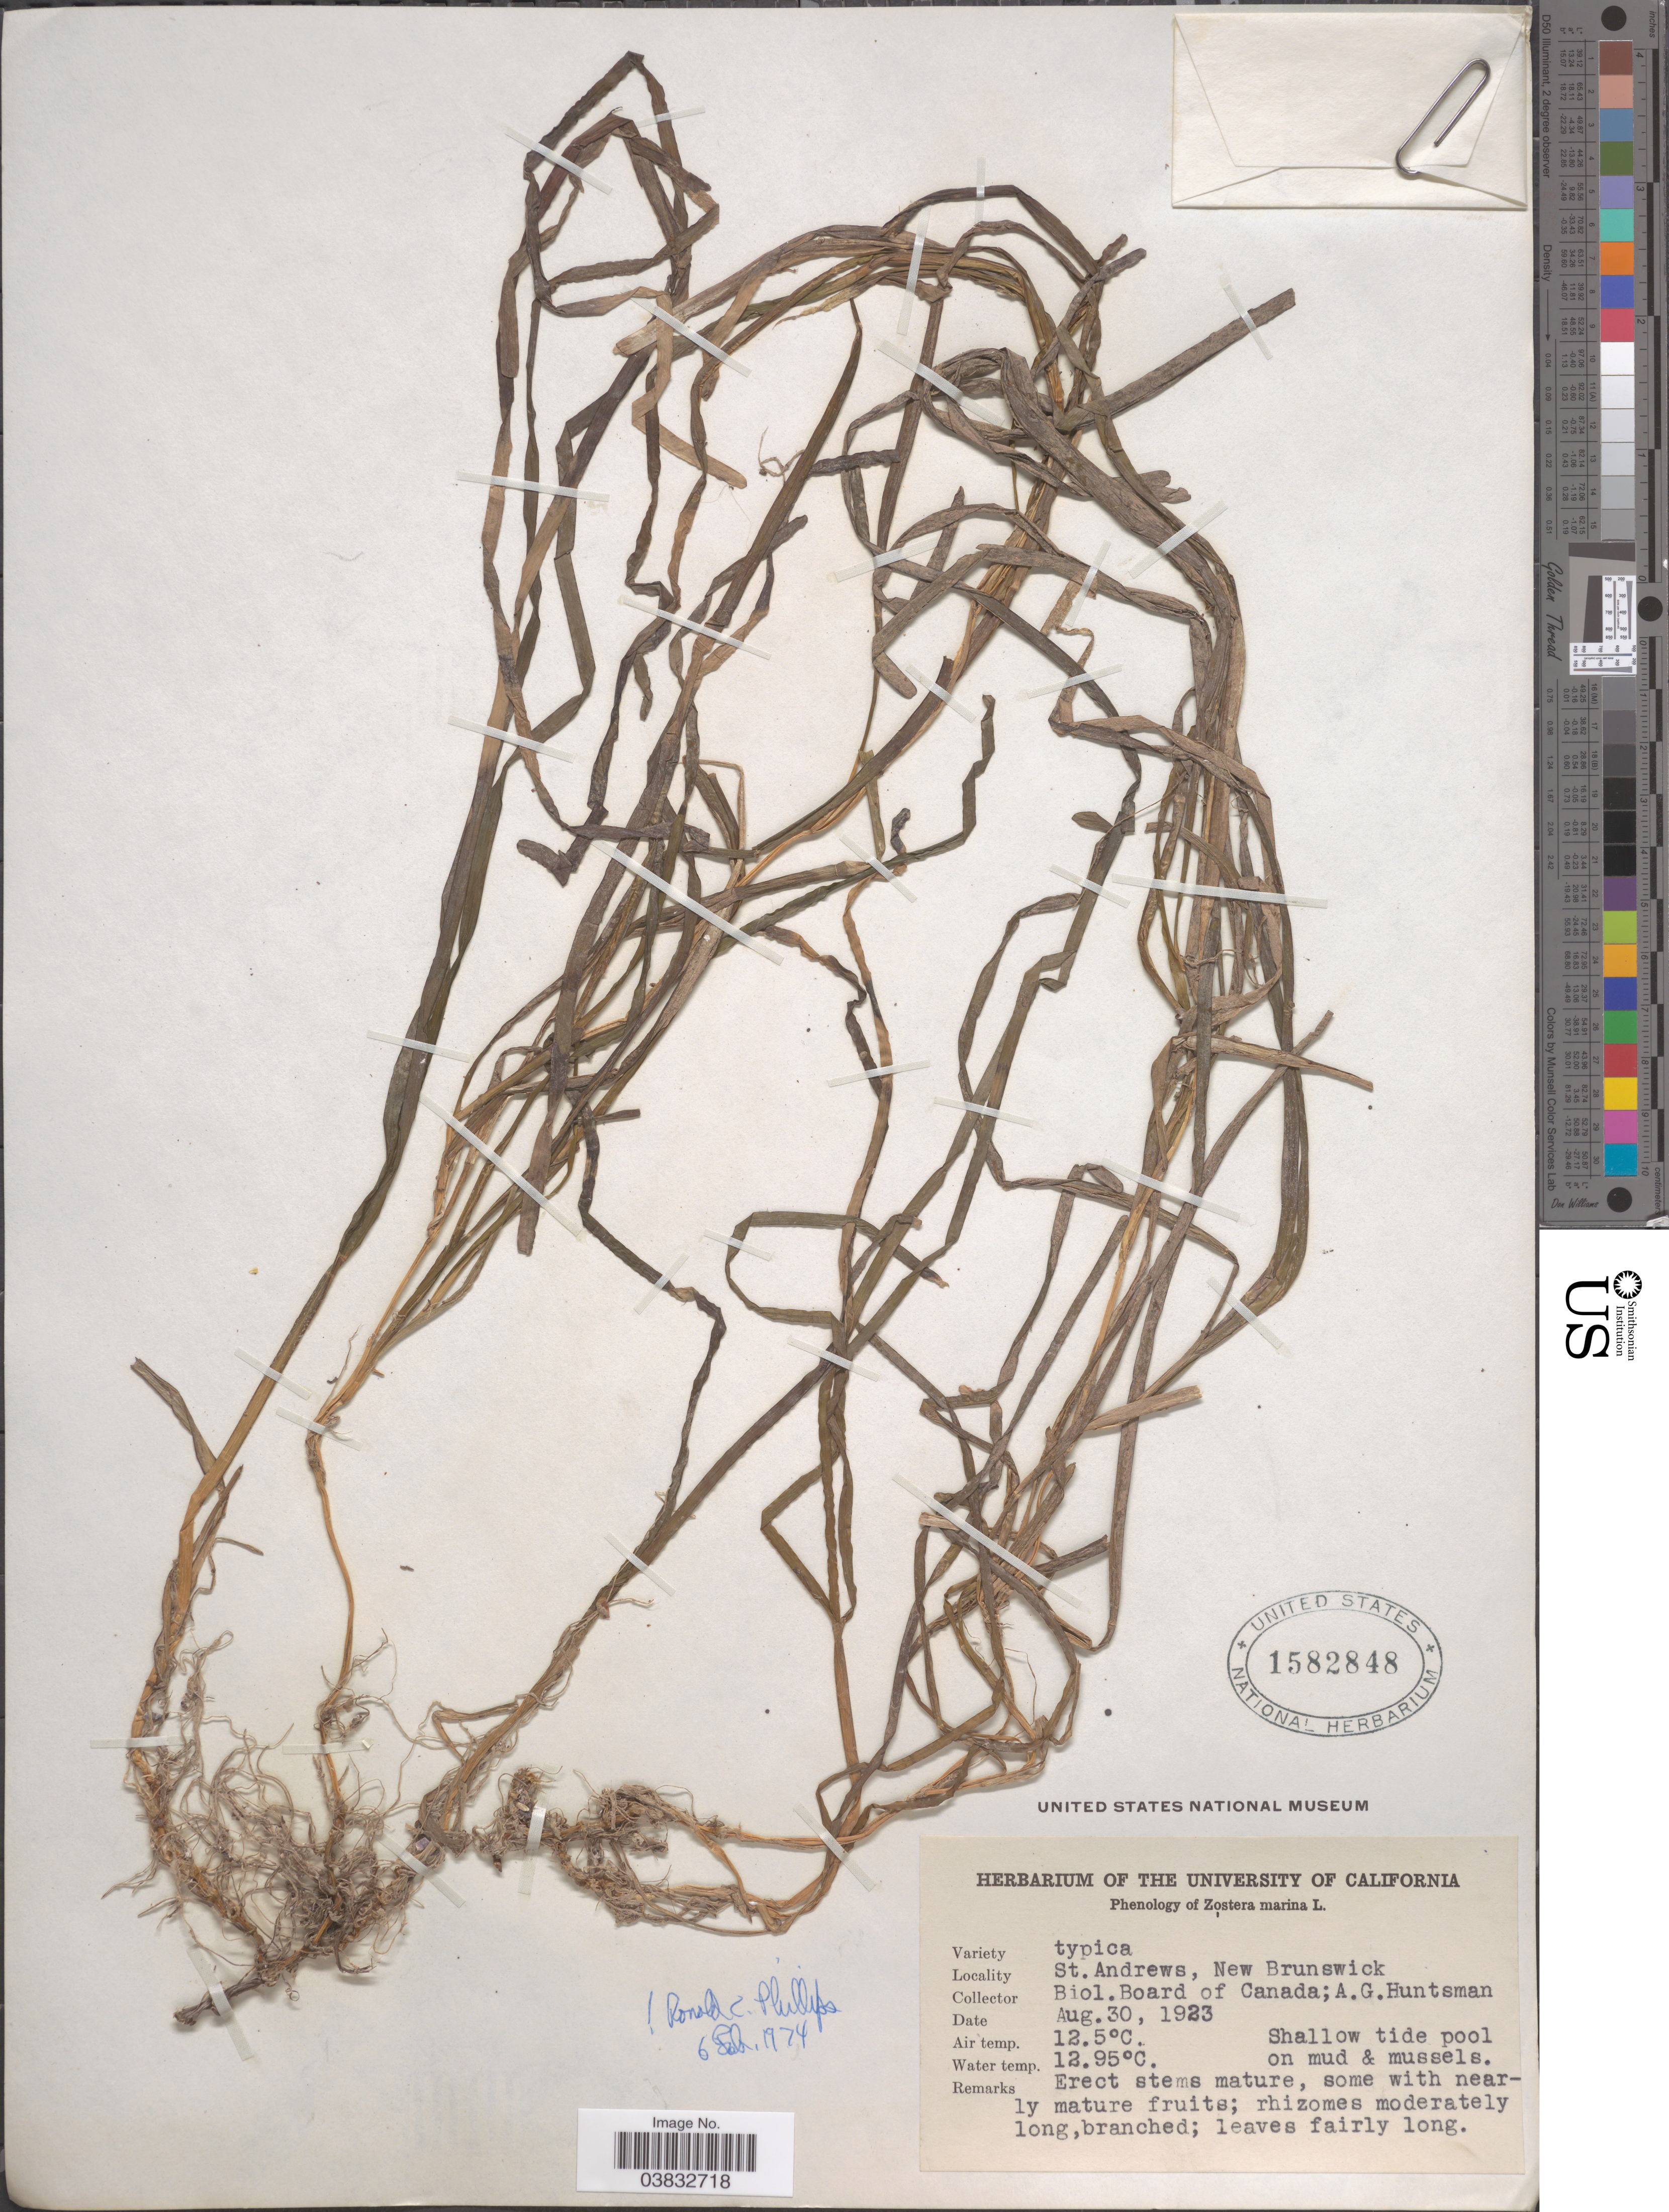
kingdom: Plantae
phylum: Tracheophyta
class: Liliopsida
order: Alismatales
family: Zosteraceae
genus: Zostera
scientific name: Zostera marina var. marina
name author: L.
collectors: A. Huntsman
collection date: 1923-08-30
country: Canada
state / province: New Brunswick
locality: St. Andrews.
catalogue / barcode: US 1582848